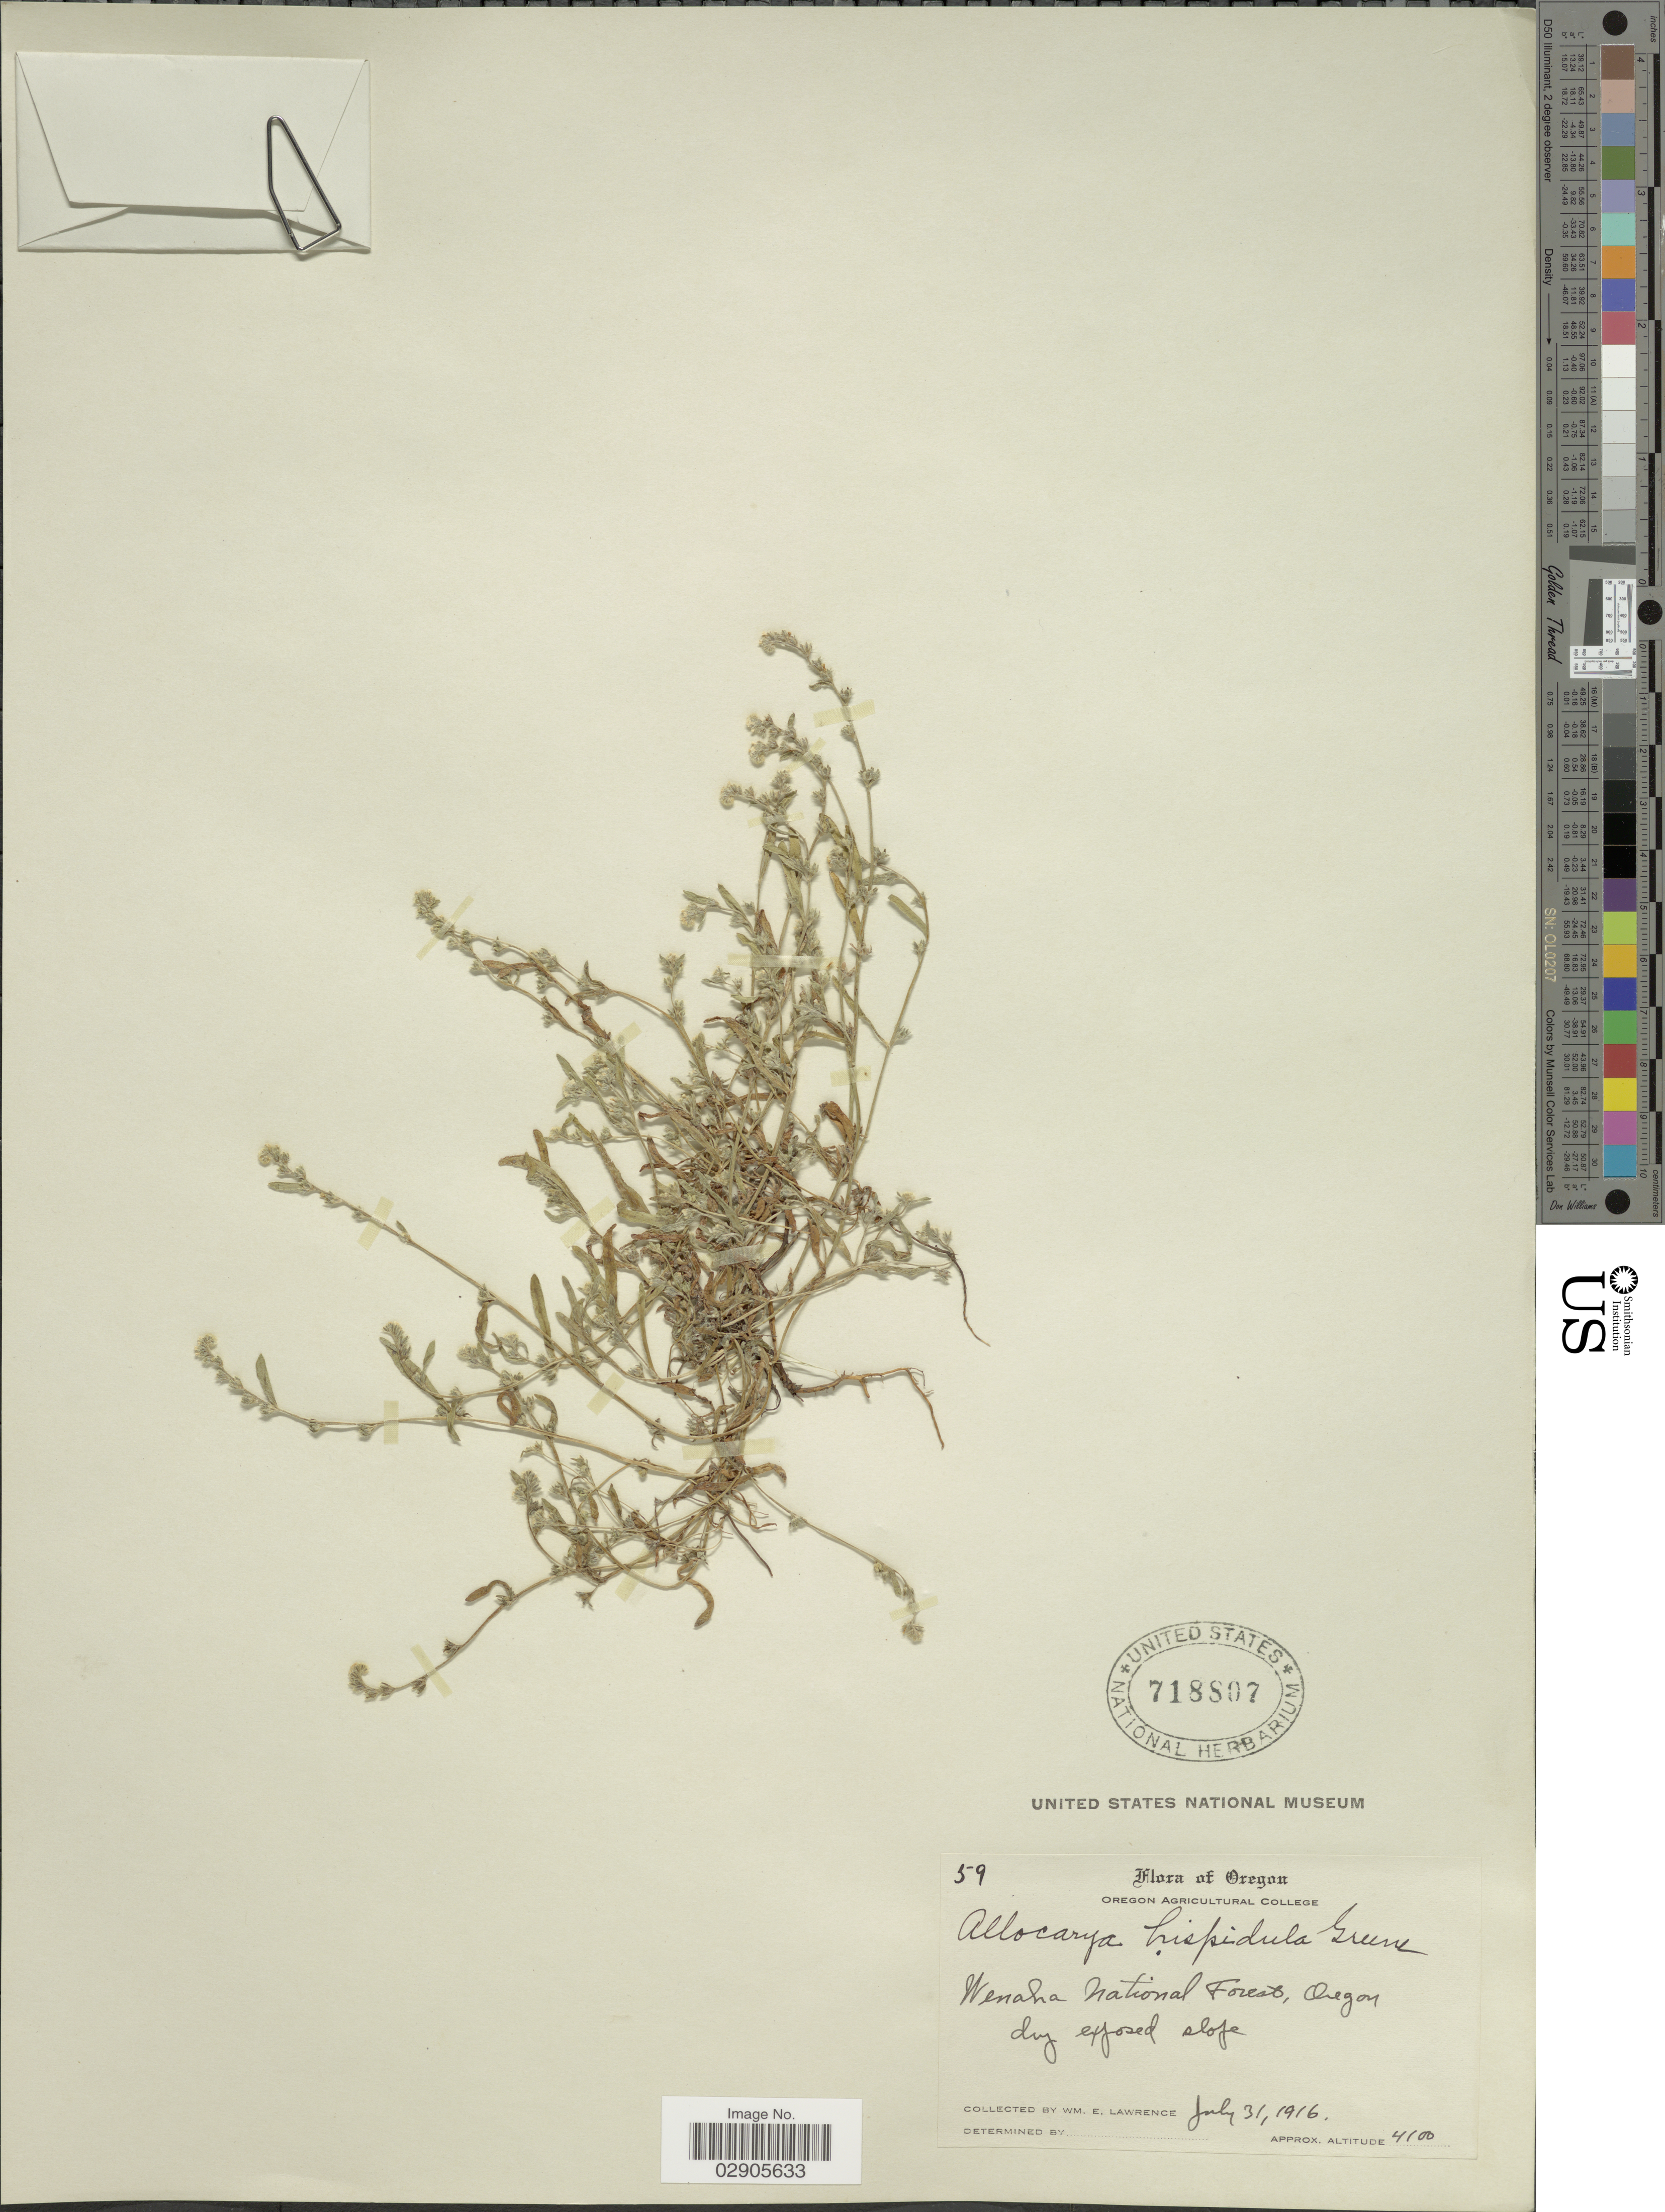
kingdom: Plantae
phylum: Tracheophyta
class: Magnoliopsida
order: Boraginales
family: Boraginaceae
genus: Plagiobothrys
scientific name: Plagiobothrys hispidulus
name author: (Greene) I.M. Johnst.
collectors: W. Lawrence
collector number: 59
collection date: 1916-07-31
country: United States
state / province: Oregon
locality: Wenaha National Forest, Oregon.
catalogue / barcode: US 718807